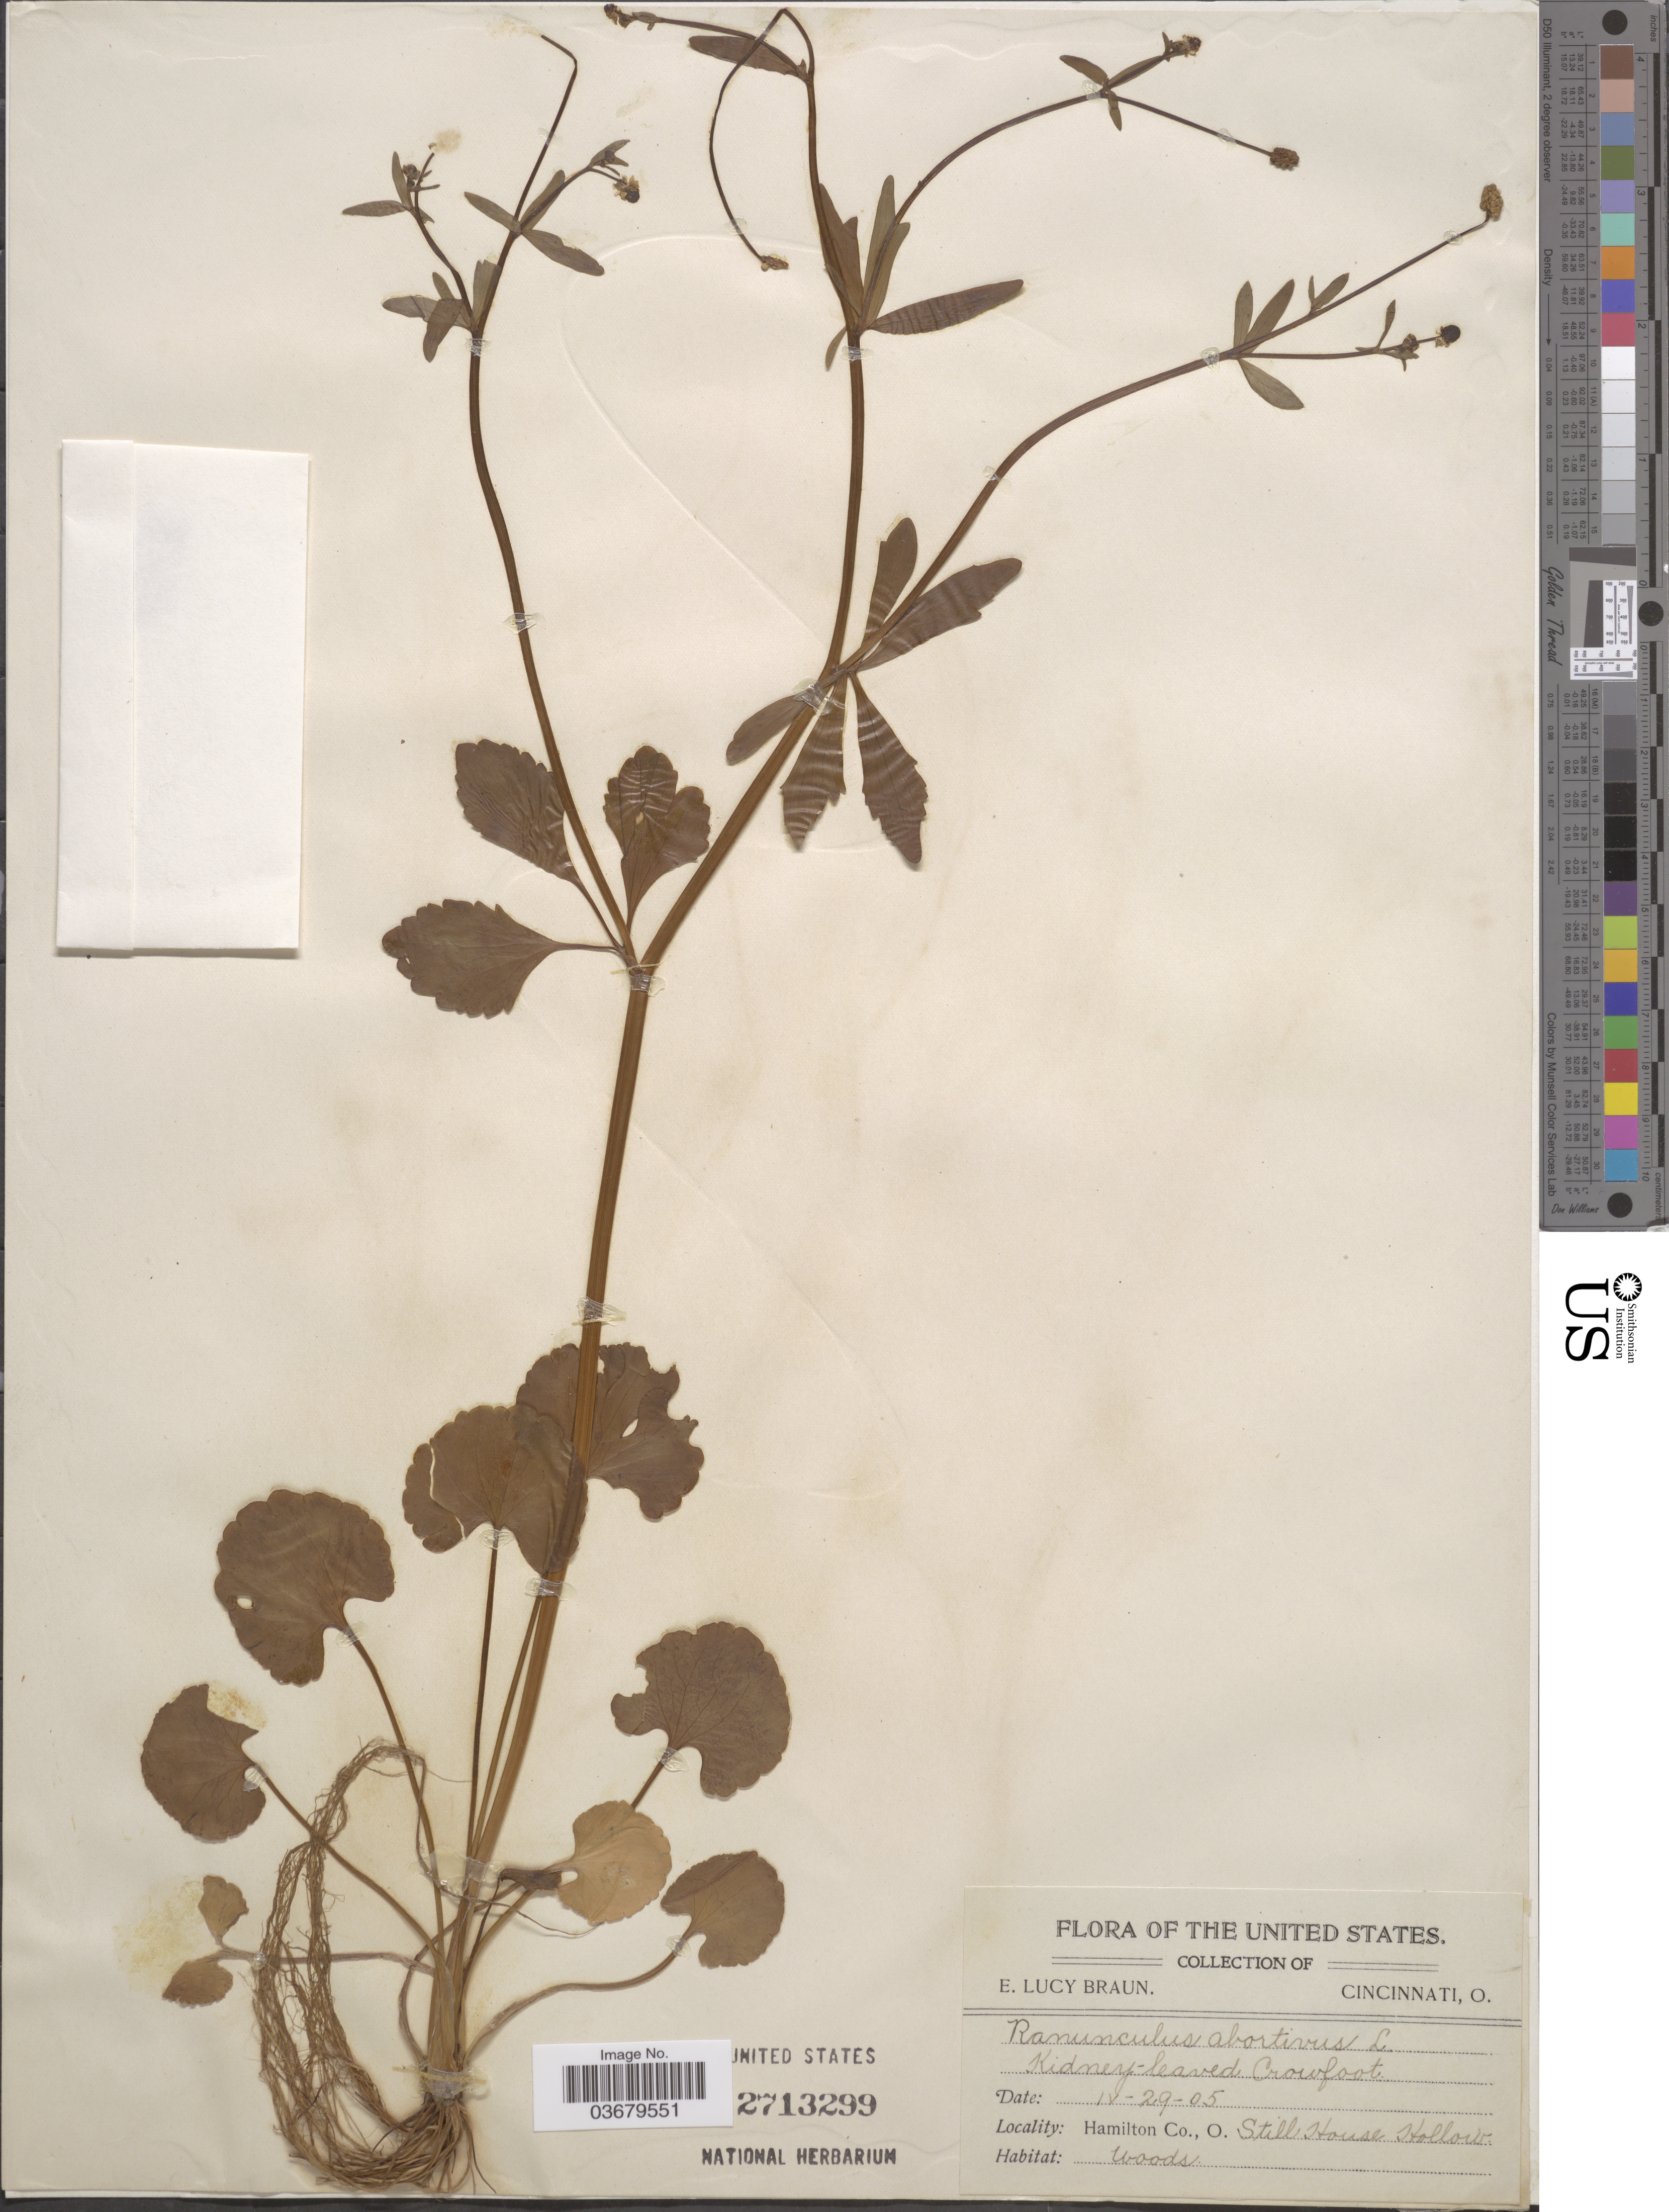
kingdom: Plantae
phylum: Tracheophyta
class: Magnoliopsida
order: Ranunculales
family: Ranunculaceae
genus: Ranunculus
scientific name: Ranunculus abortivus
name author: L.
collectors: E. L. Braun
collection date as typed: Transcribed d/m/y: 26/4/5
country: United States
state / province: Ohio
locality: Hamilton Co., Still House Hollow.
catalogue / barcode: US 2713299